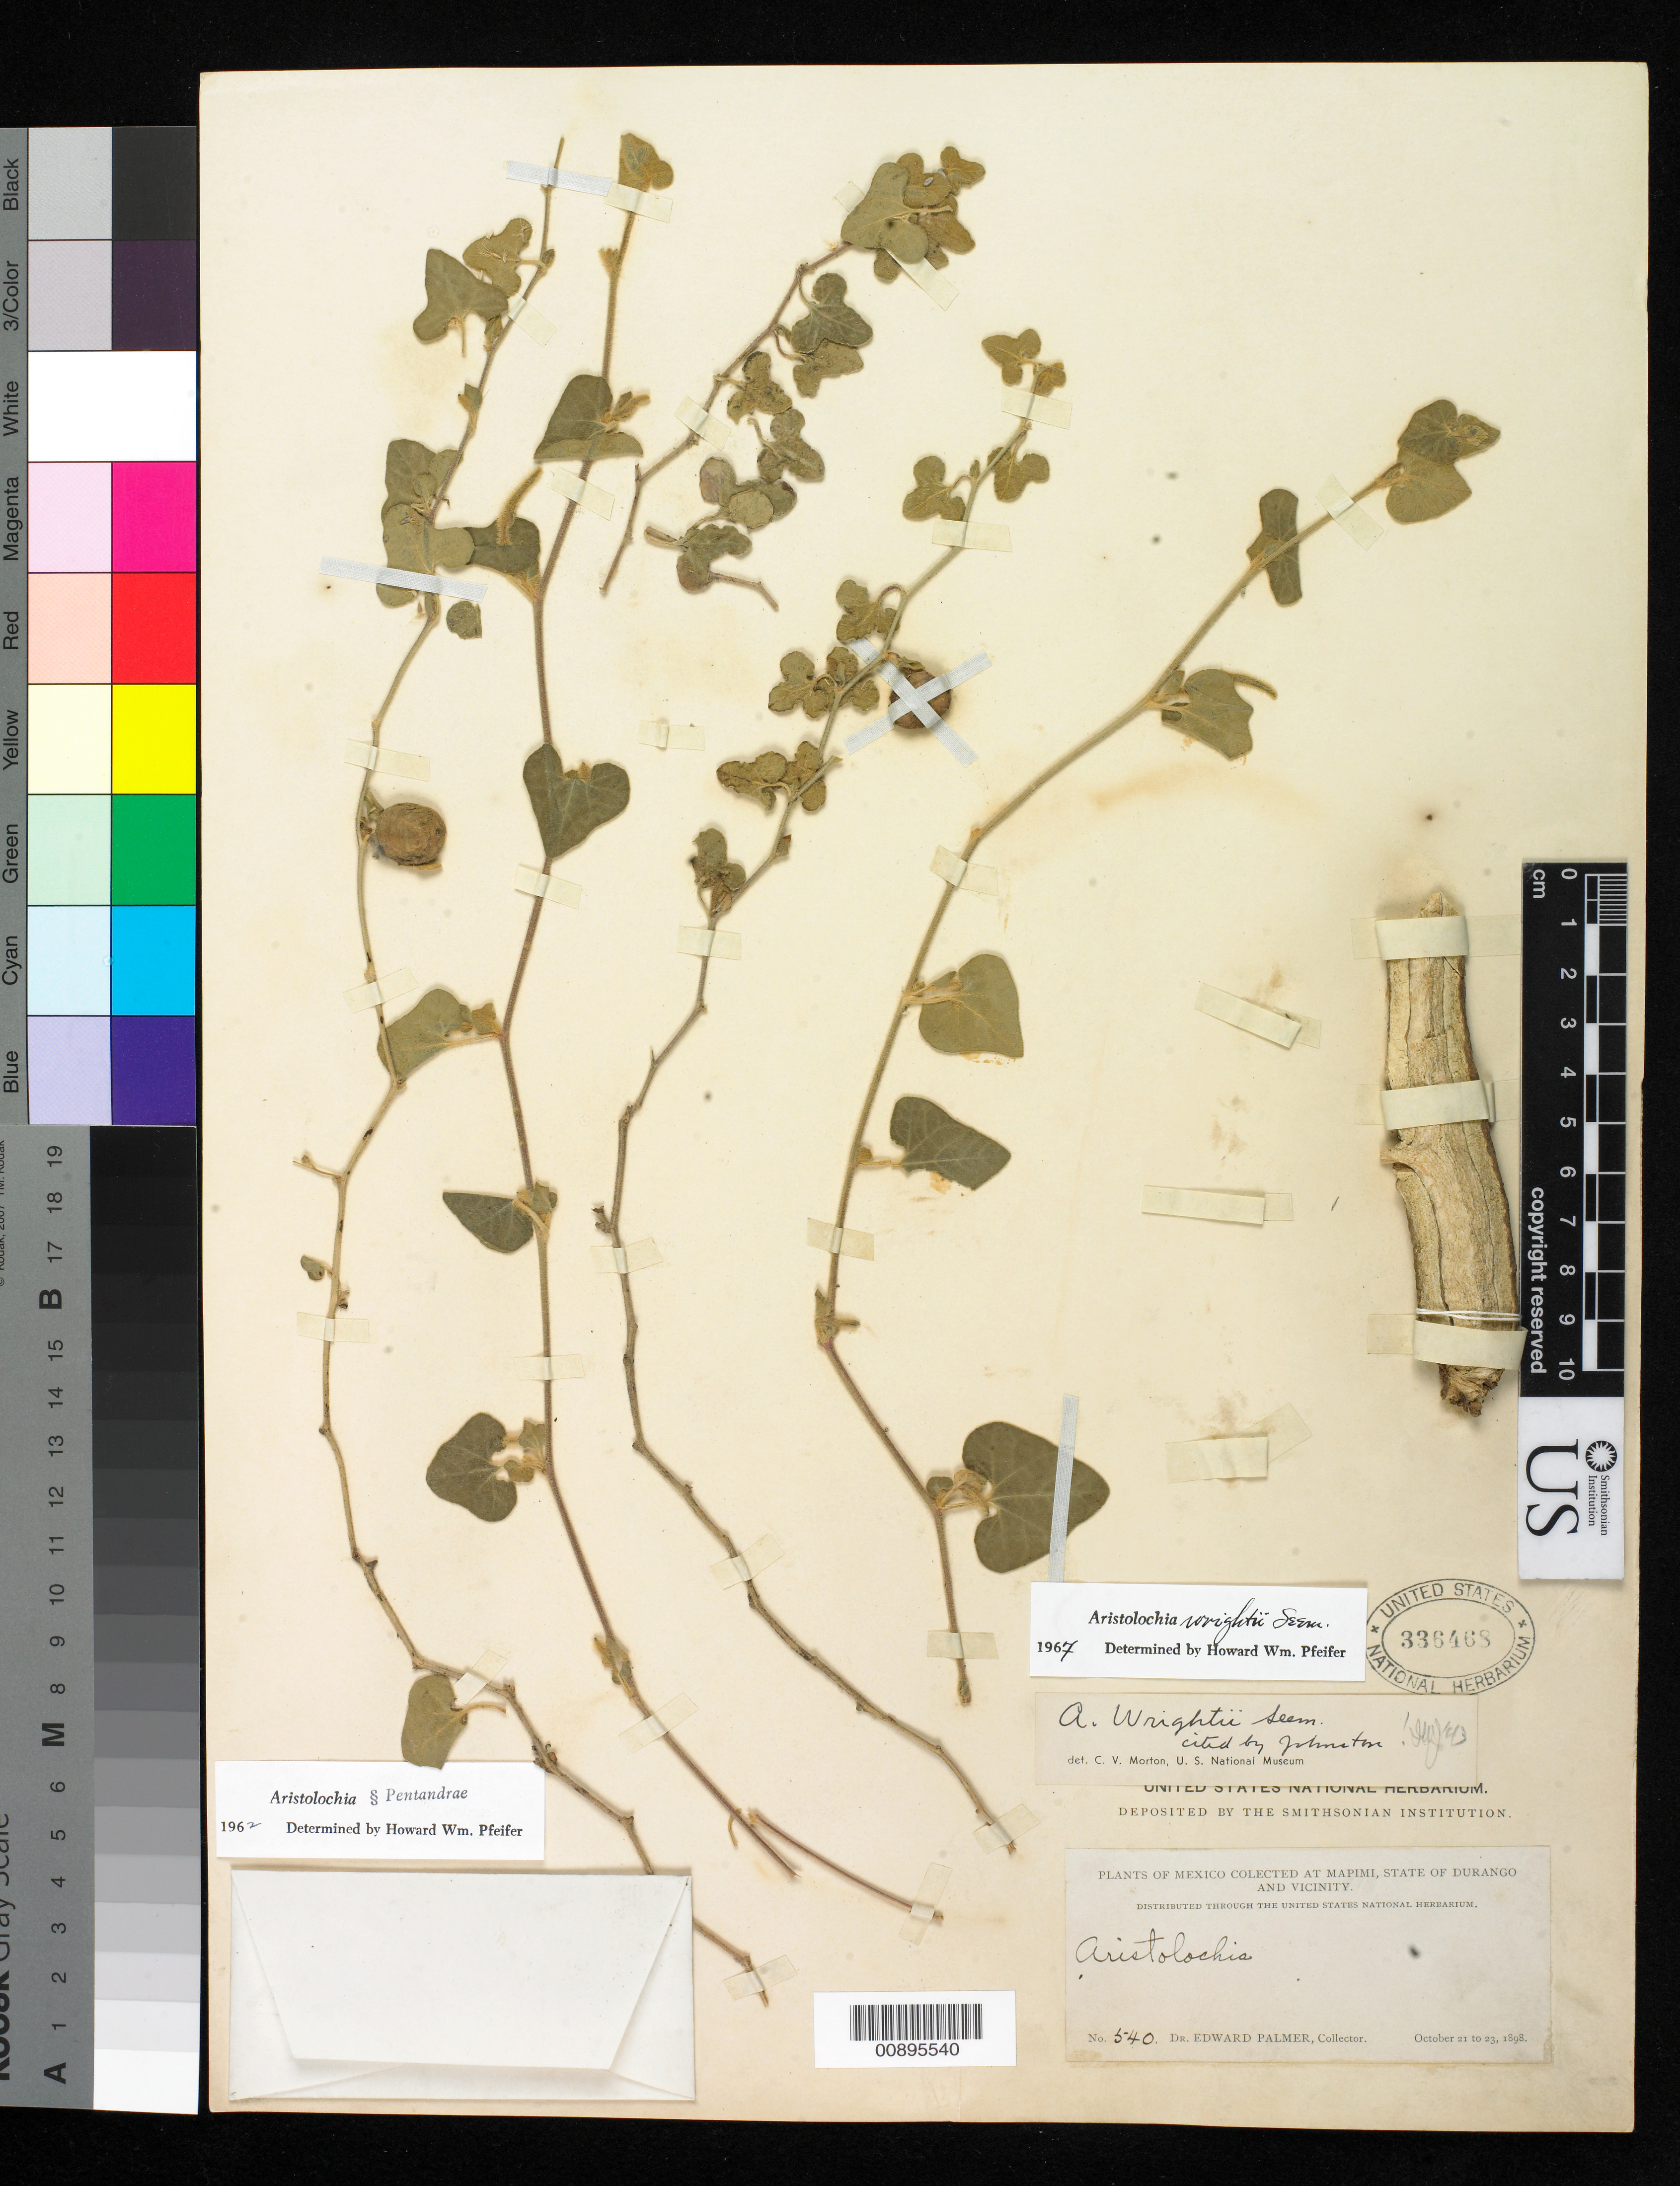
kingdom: Plantae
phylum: Tracheophyta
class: Magnoliopsida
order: Piperales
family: Aristolochiaceae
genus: Aristolochia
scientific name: Aristolochia wrightii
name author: Seem.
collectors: E. Palmer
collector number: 540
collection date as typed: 21 Oct 1898 to 23 Oct 1898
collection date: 1898-10-21/1898-10-23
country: Mexico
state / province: Durango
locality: Mapimi, Durango and vicinity.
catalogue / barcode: US 336468